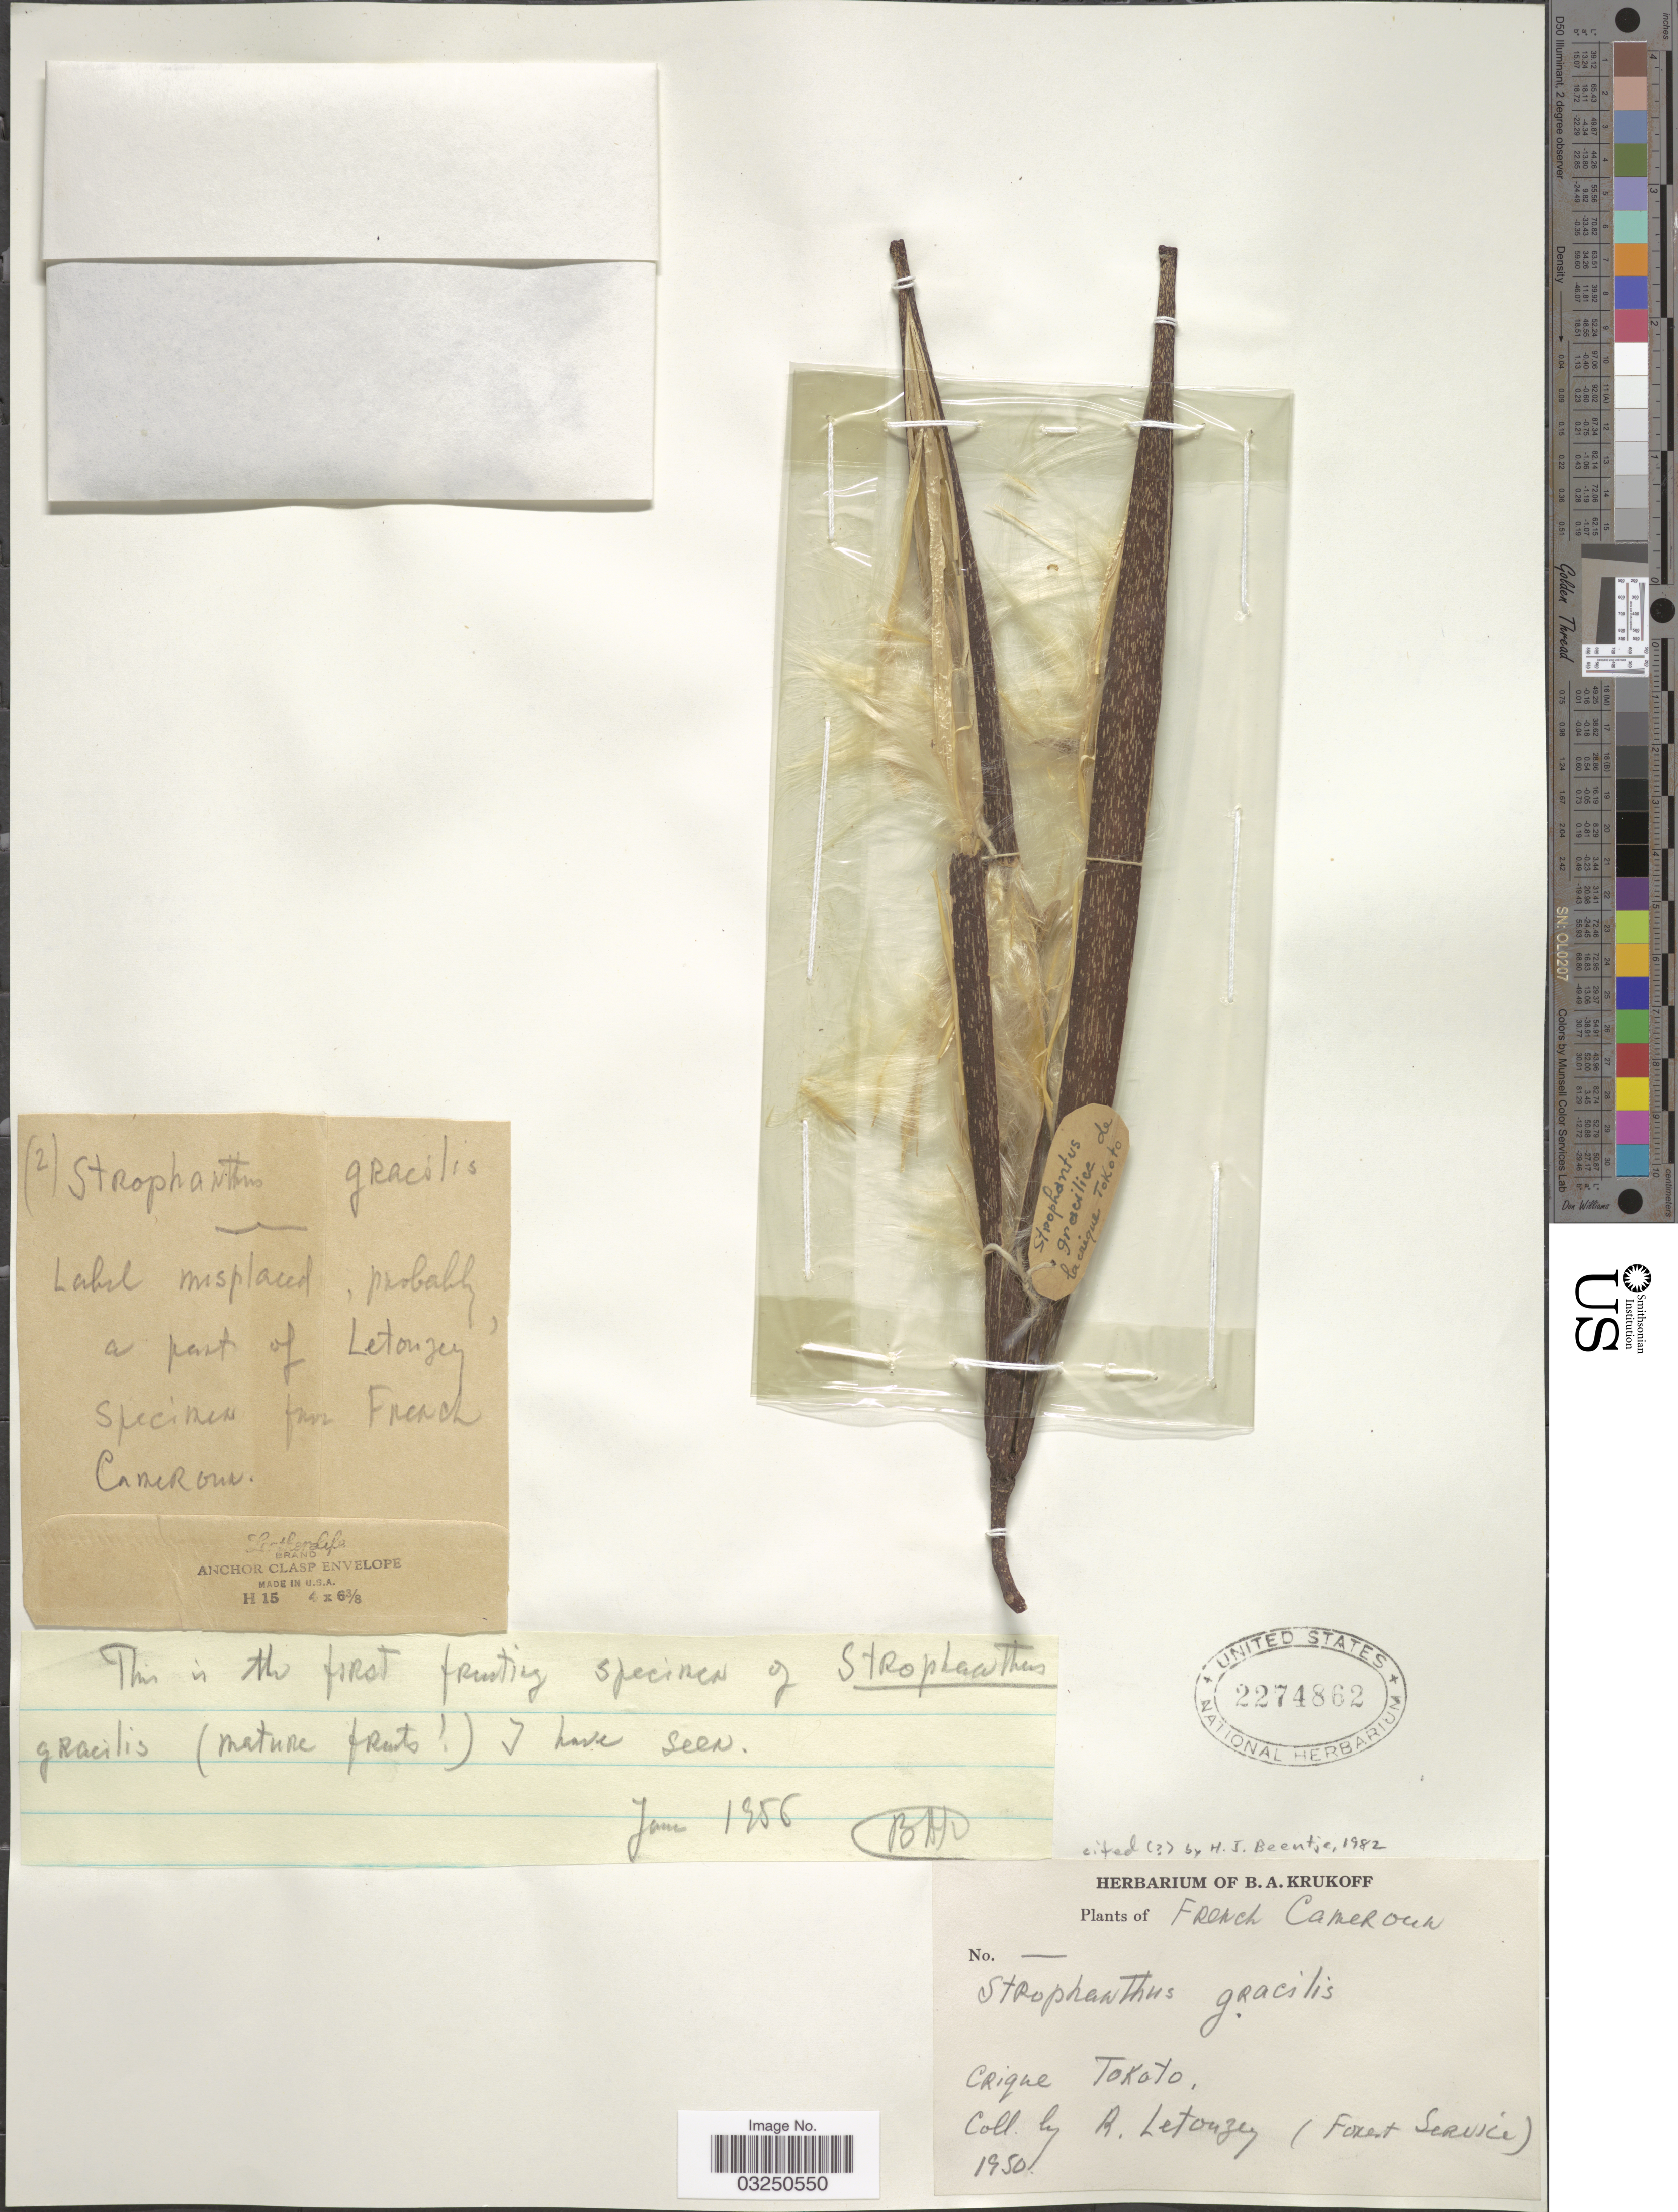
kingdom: Plantae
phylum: Tracheophyta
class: Magnoliopsida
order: Gentianales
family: Apocynaceae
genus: Strophanthus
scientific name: Strophanthus gracilis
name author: K. Schum.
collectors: R. Letouzey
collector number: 2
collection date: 1950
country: Cameroon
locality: French Cameroon. Crique Tokoto.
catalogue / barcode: US 2274862